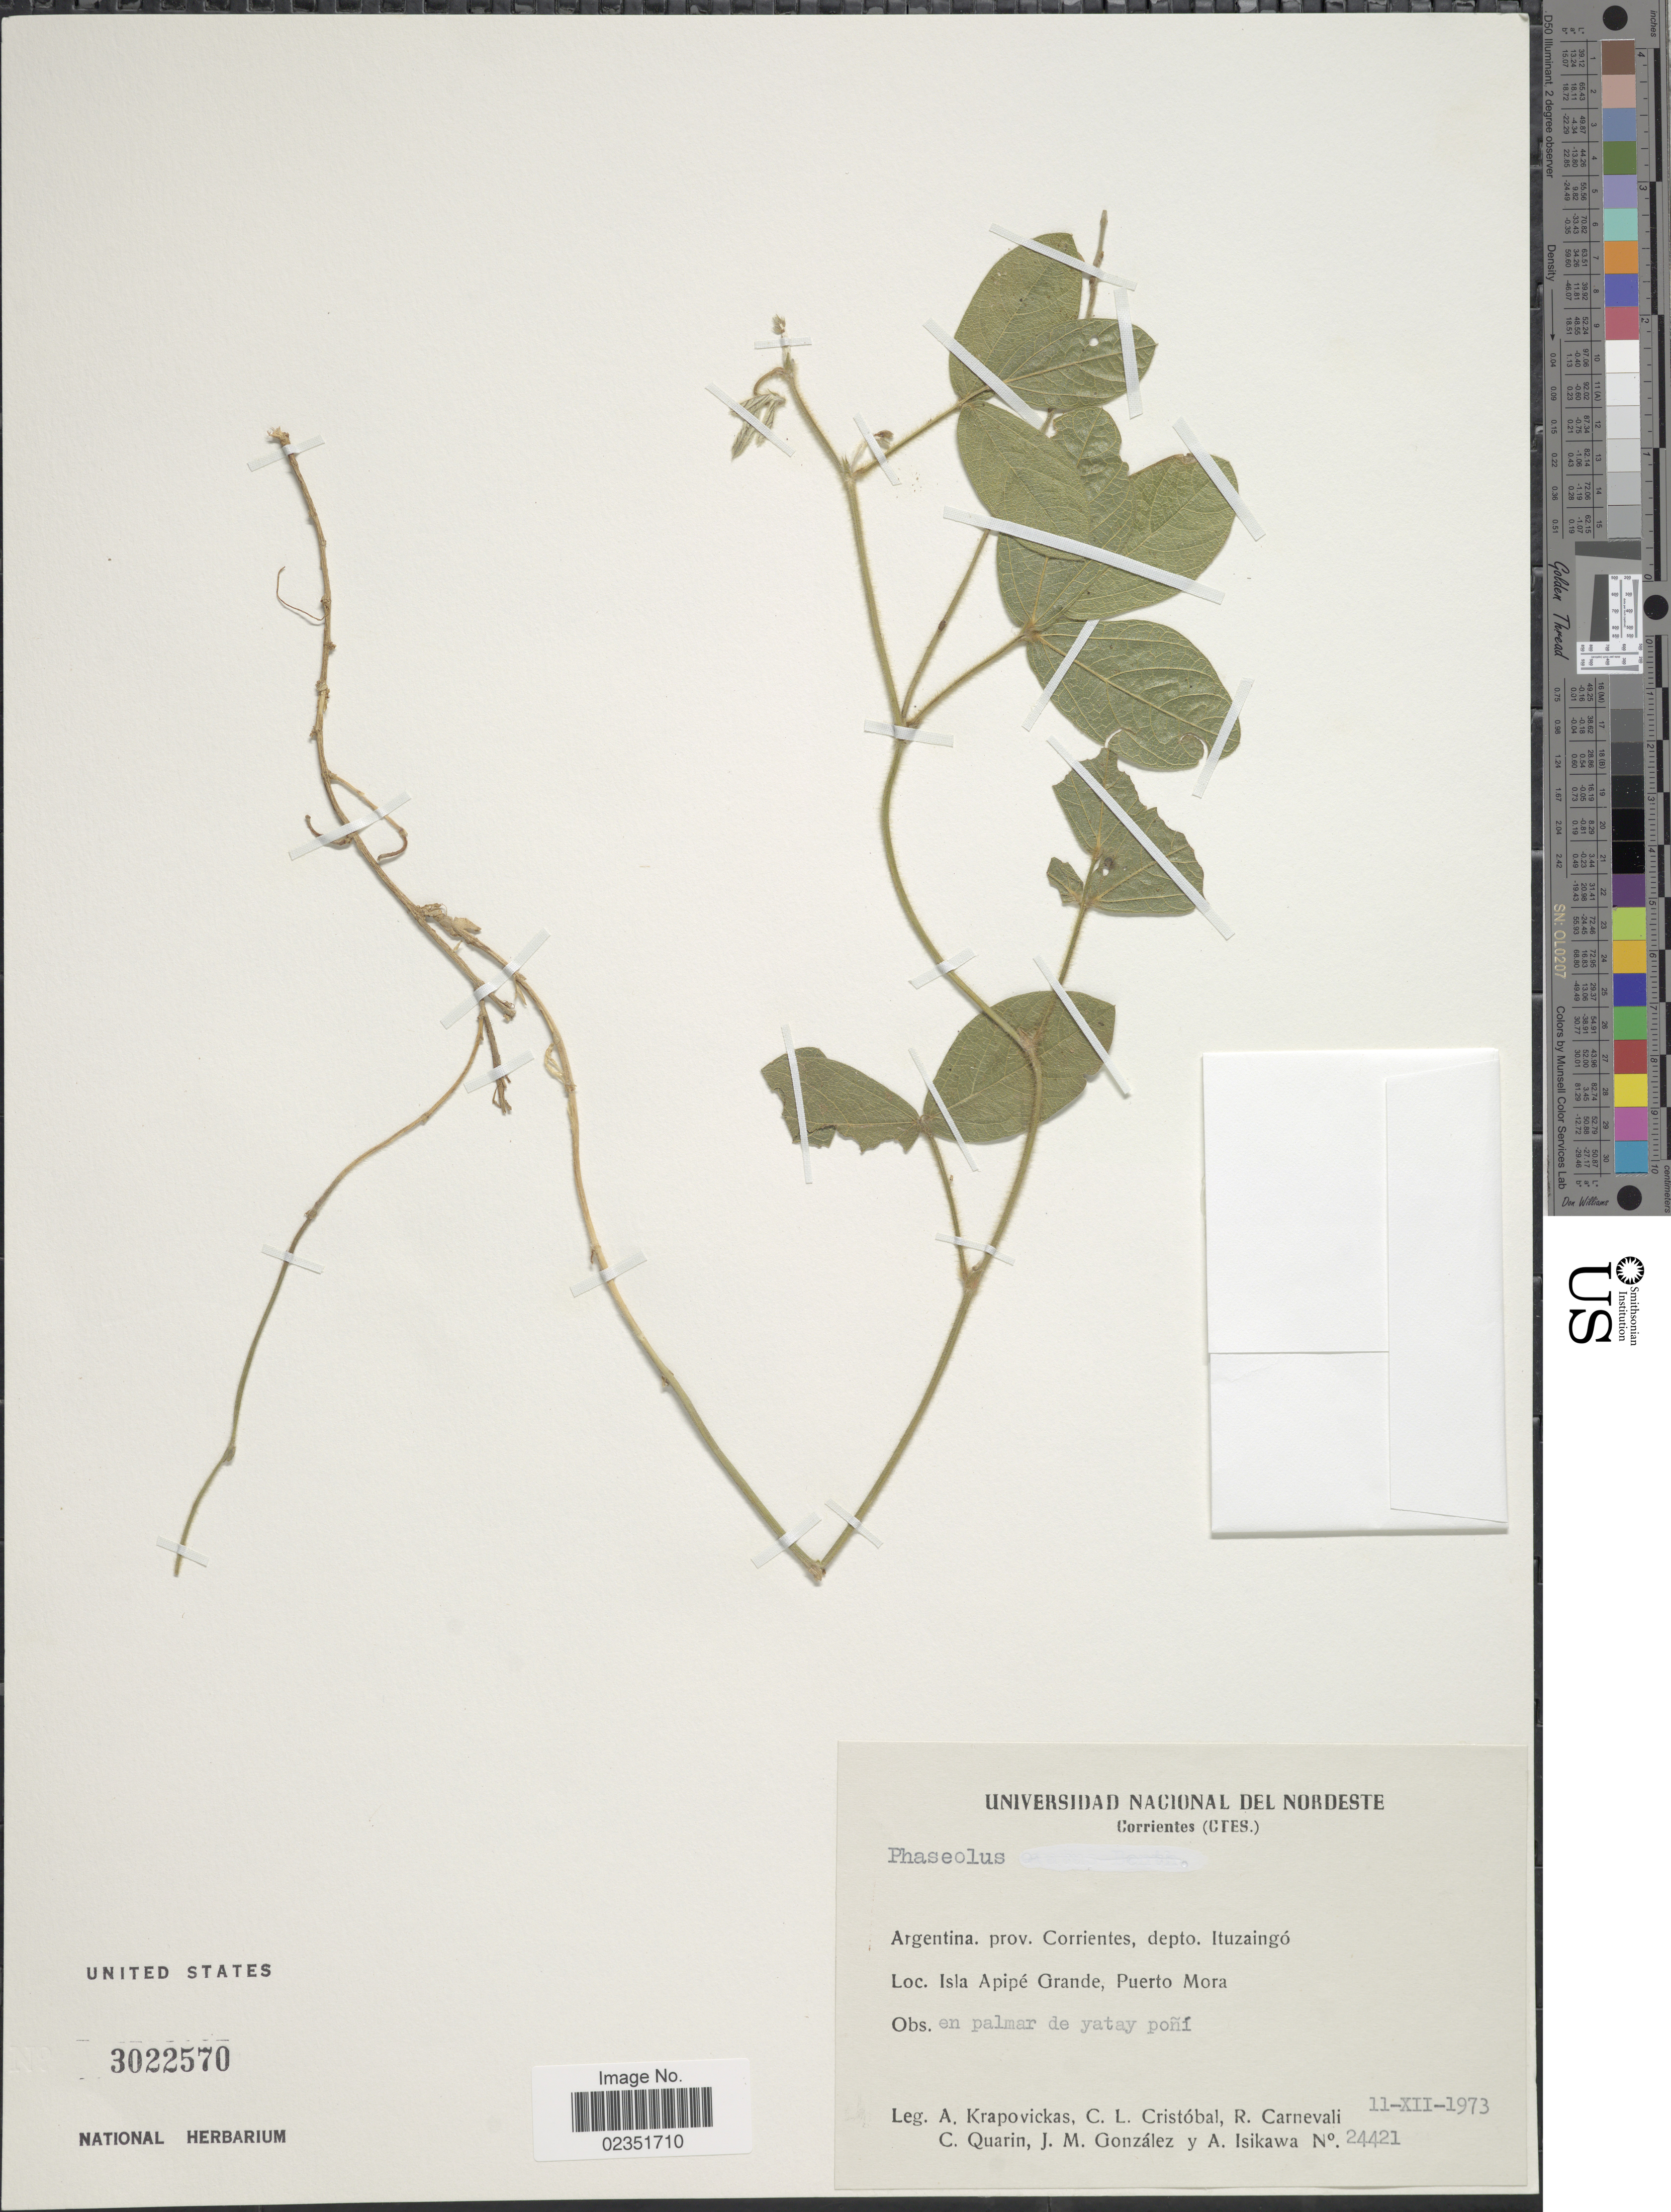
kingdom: Plantae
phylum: Tracheophyta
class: Magnoliopsida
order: Fabales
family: Fabaceae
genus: Phaseolus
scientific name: Phaseolus sp.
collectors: A. Krapovickas, C. L. Cristóbal, R. Carnevali, C. Quarin & et al.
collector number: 24421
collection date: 1973-12-11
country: Argentina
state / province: Corrientes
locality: Depto. Ituzaingo, Isla Apipe Grande, Puerto Mora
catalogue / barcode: US 3022570